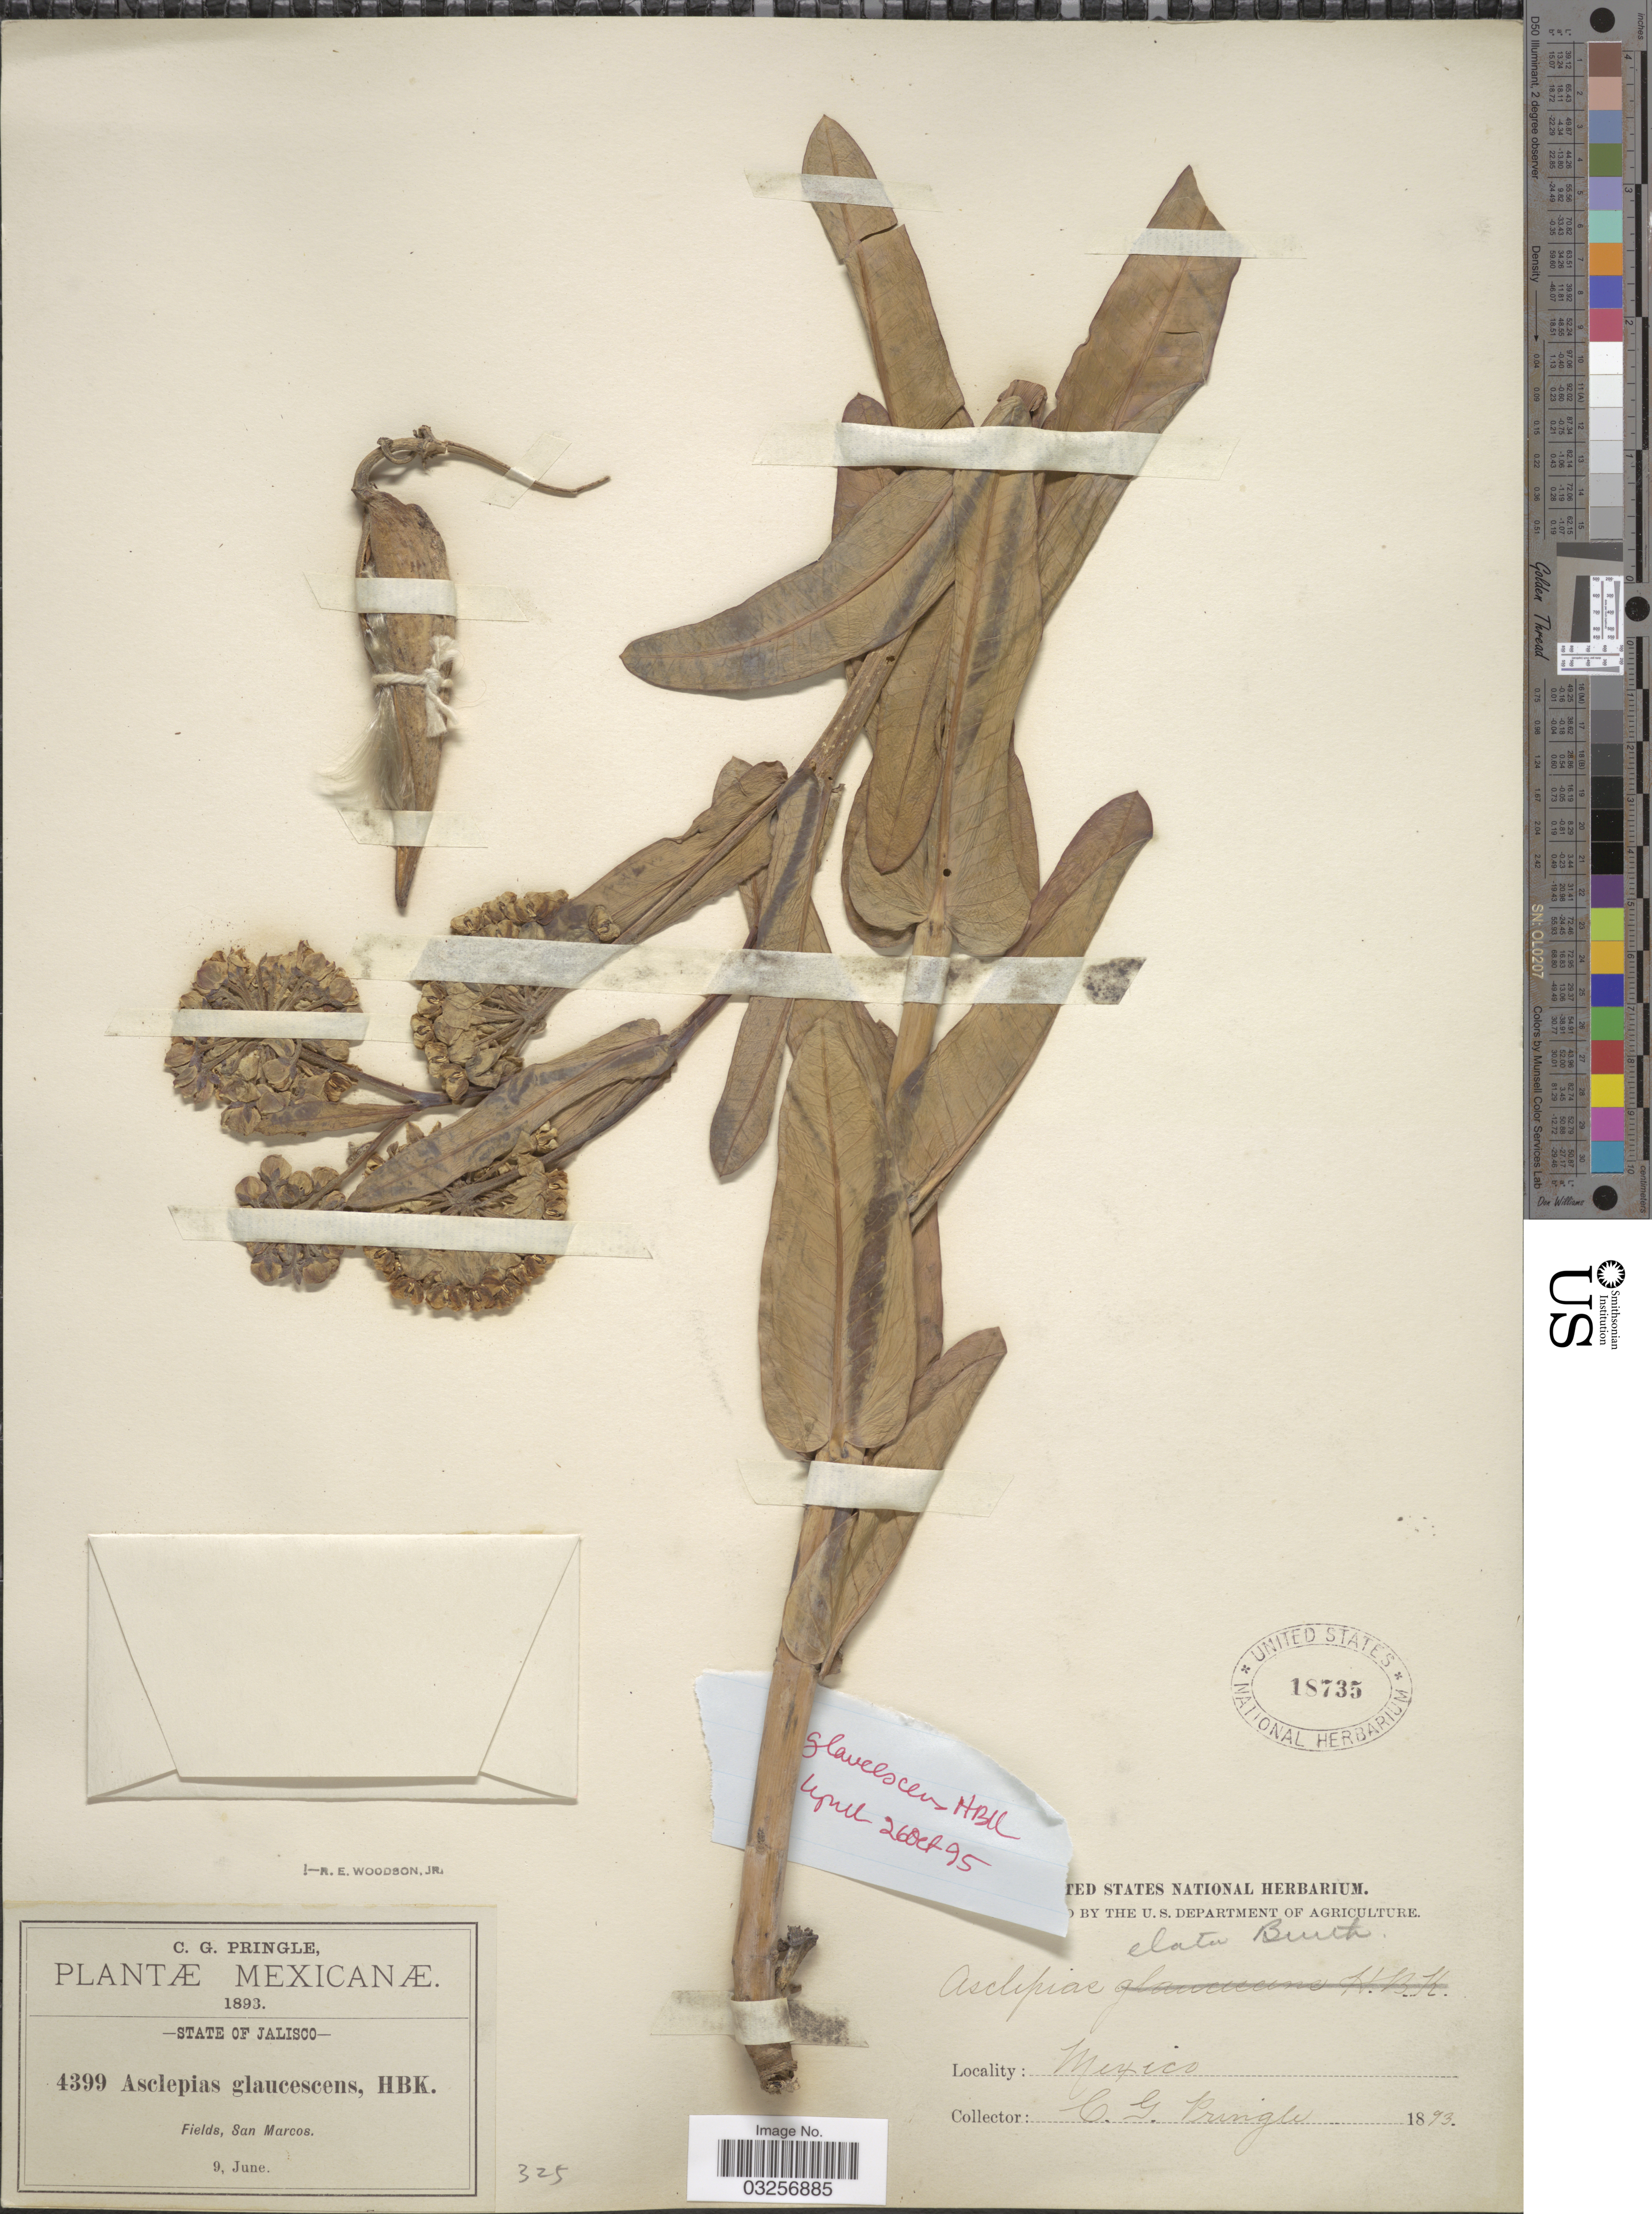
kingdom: Plantae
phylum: Tracheophyta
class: Magnoliopsida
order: Gentianales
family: Apocynaceae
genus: Asclepias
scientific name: Asclepias glaucescens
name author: Kunth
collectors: C. Sringle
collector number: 4399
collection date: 1893-06-09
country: Mexico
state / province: Jalisco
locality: Fields, San Marcos.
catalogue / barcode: US 18735